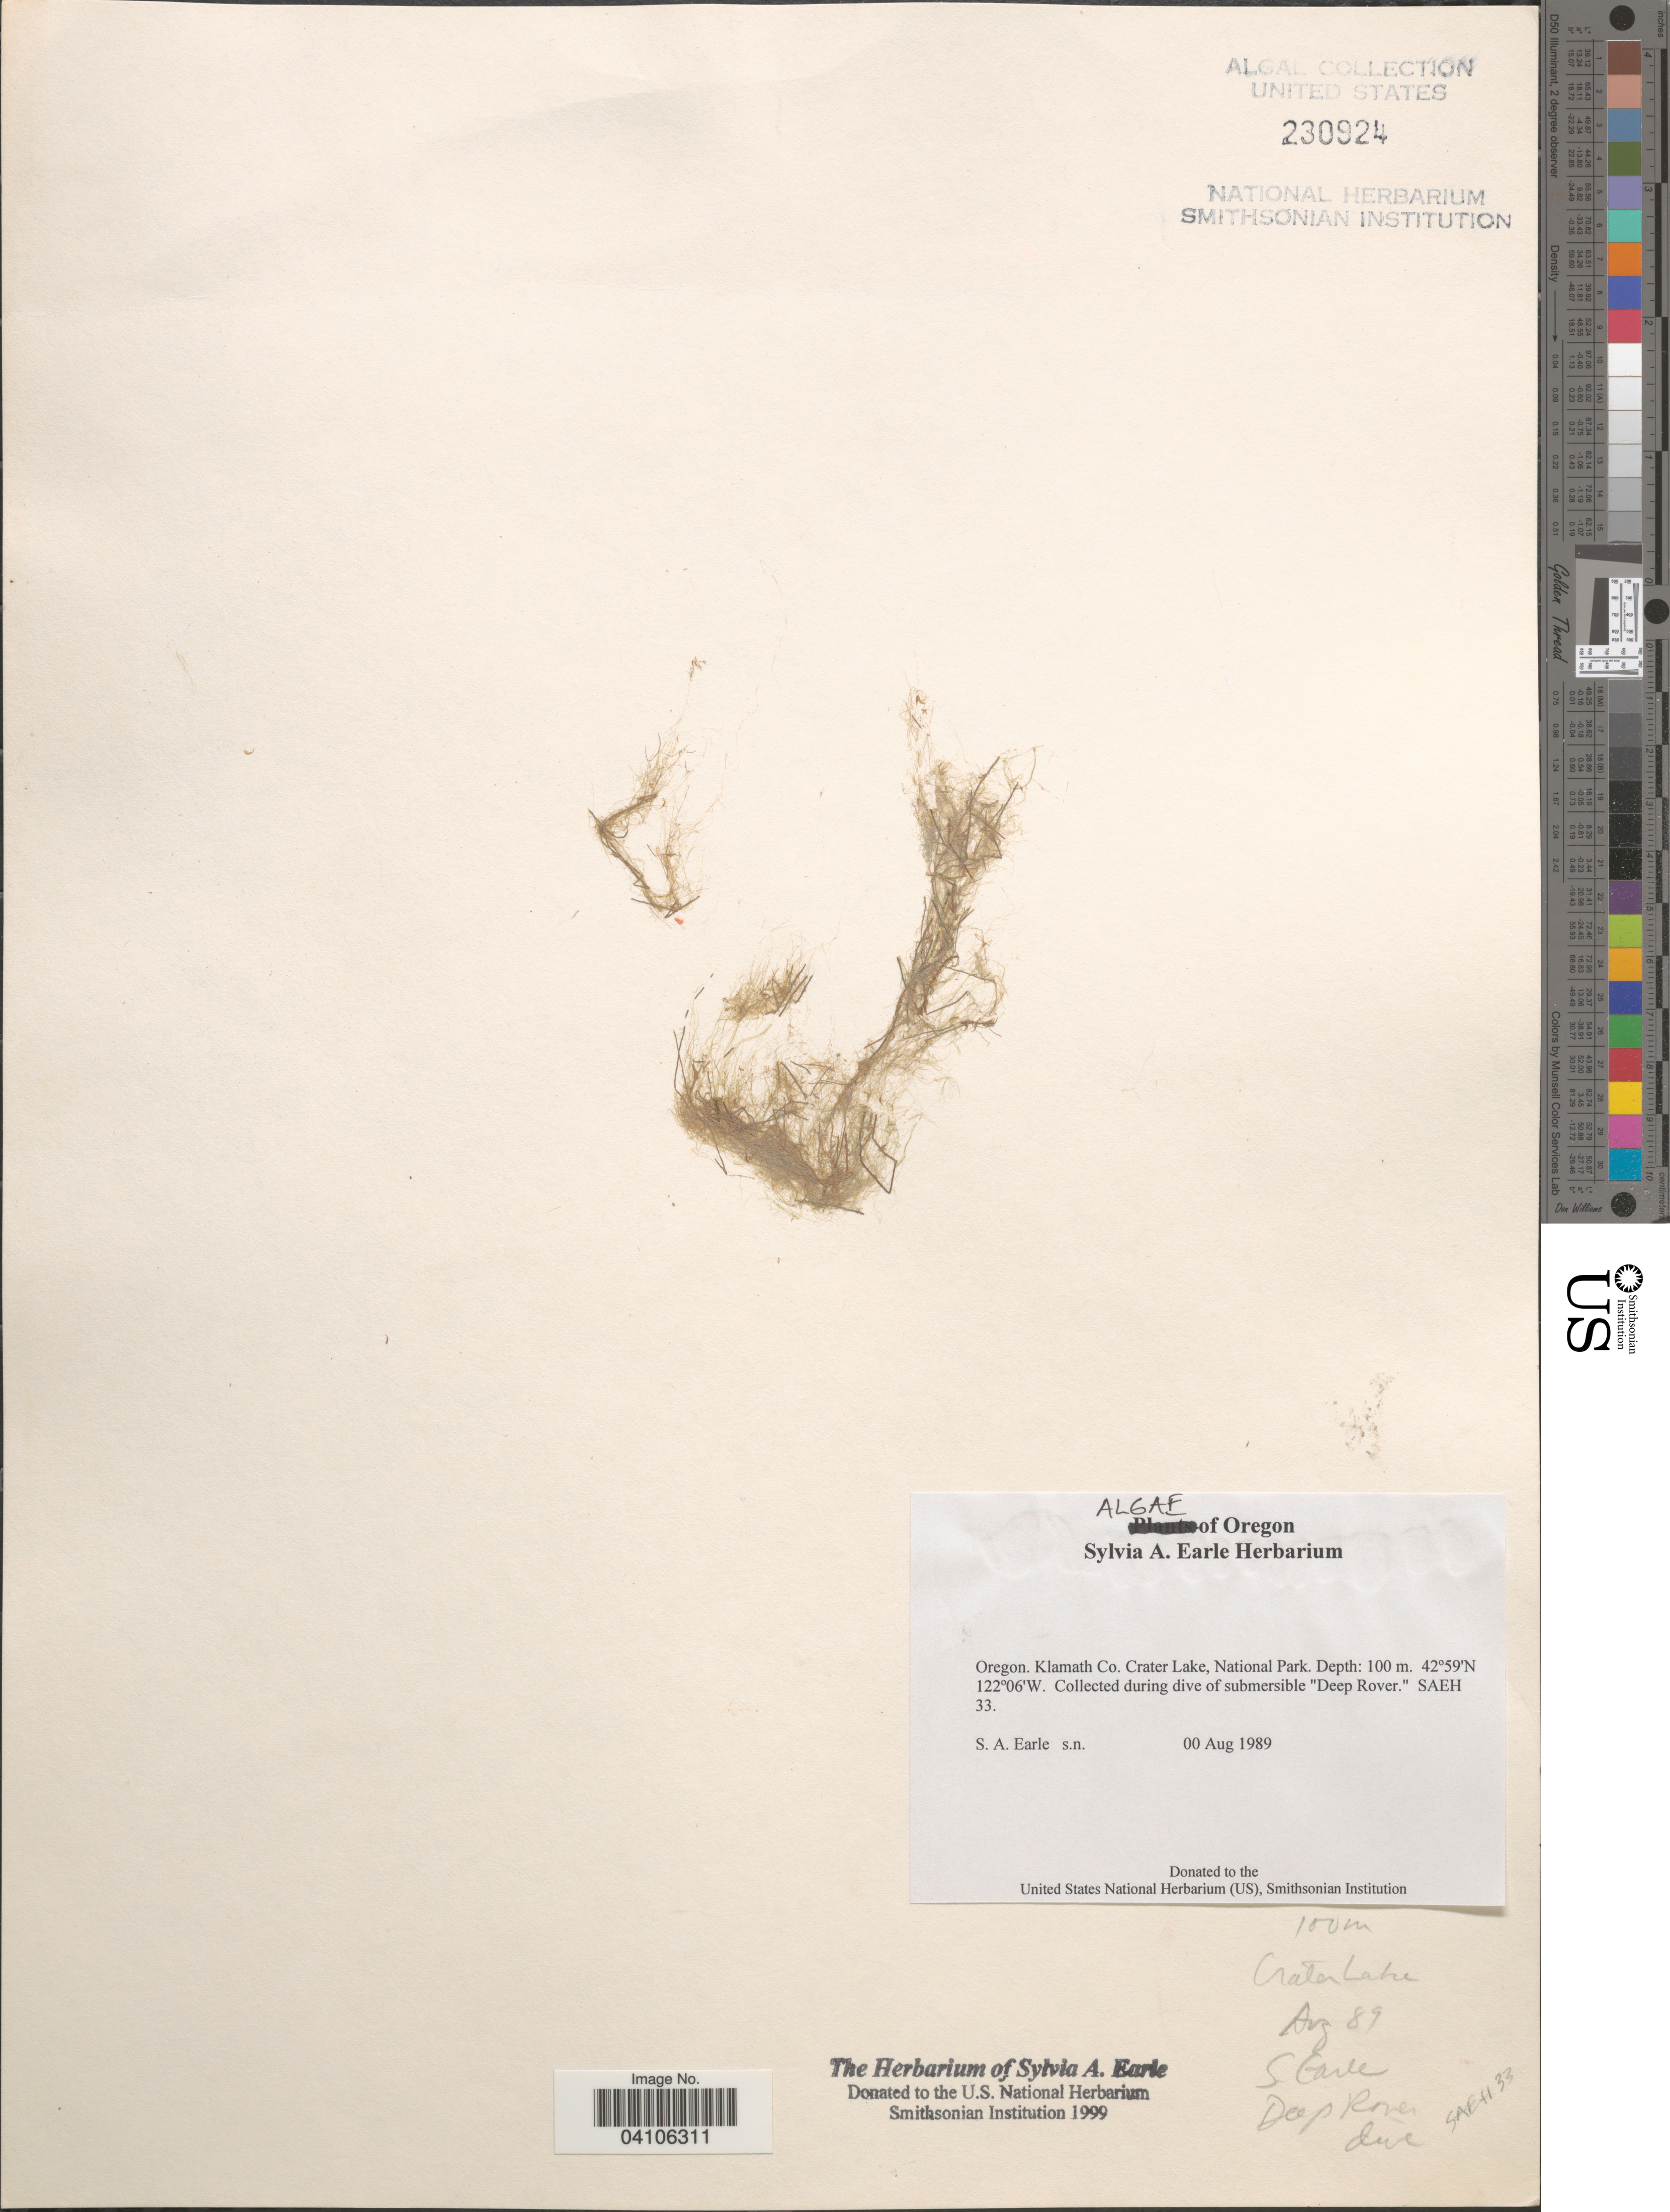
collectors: S. A. Earle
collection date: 1989-08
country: United States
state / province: Oregon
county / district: Klamath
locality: Klamath Co. Crater Lake, National Park. Collected during dive of submersible "Deep Rover". SAEH 33.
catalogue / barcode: US 230924